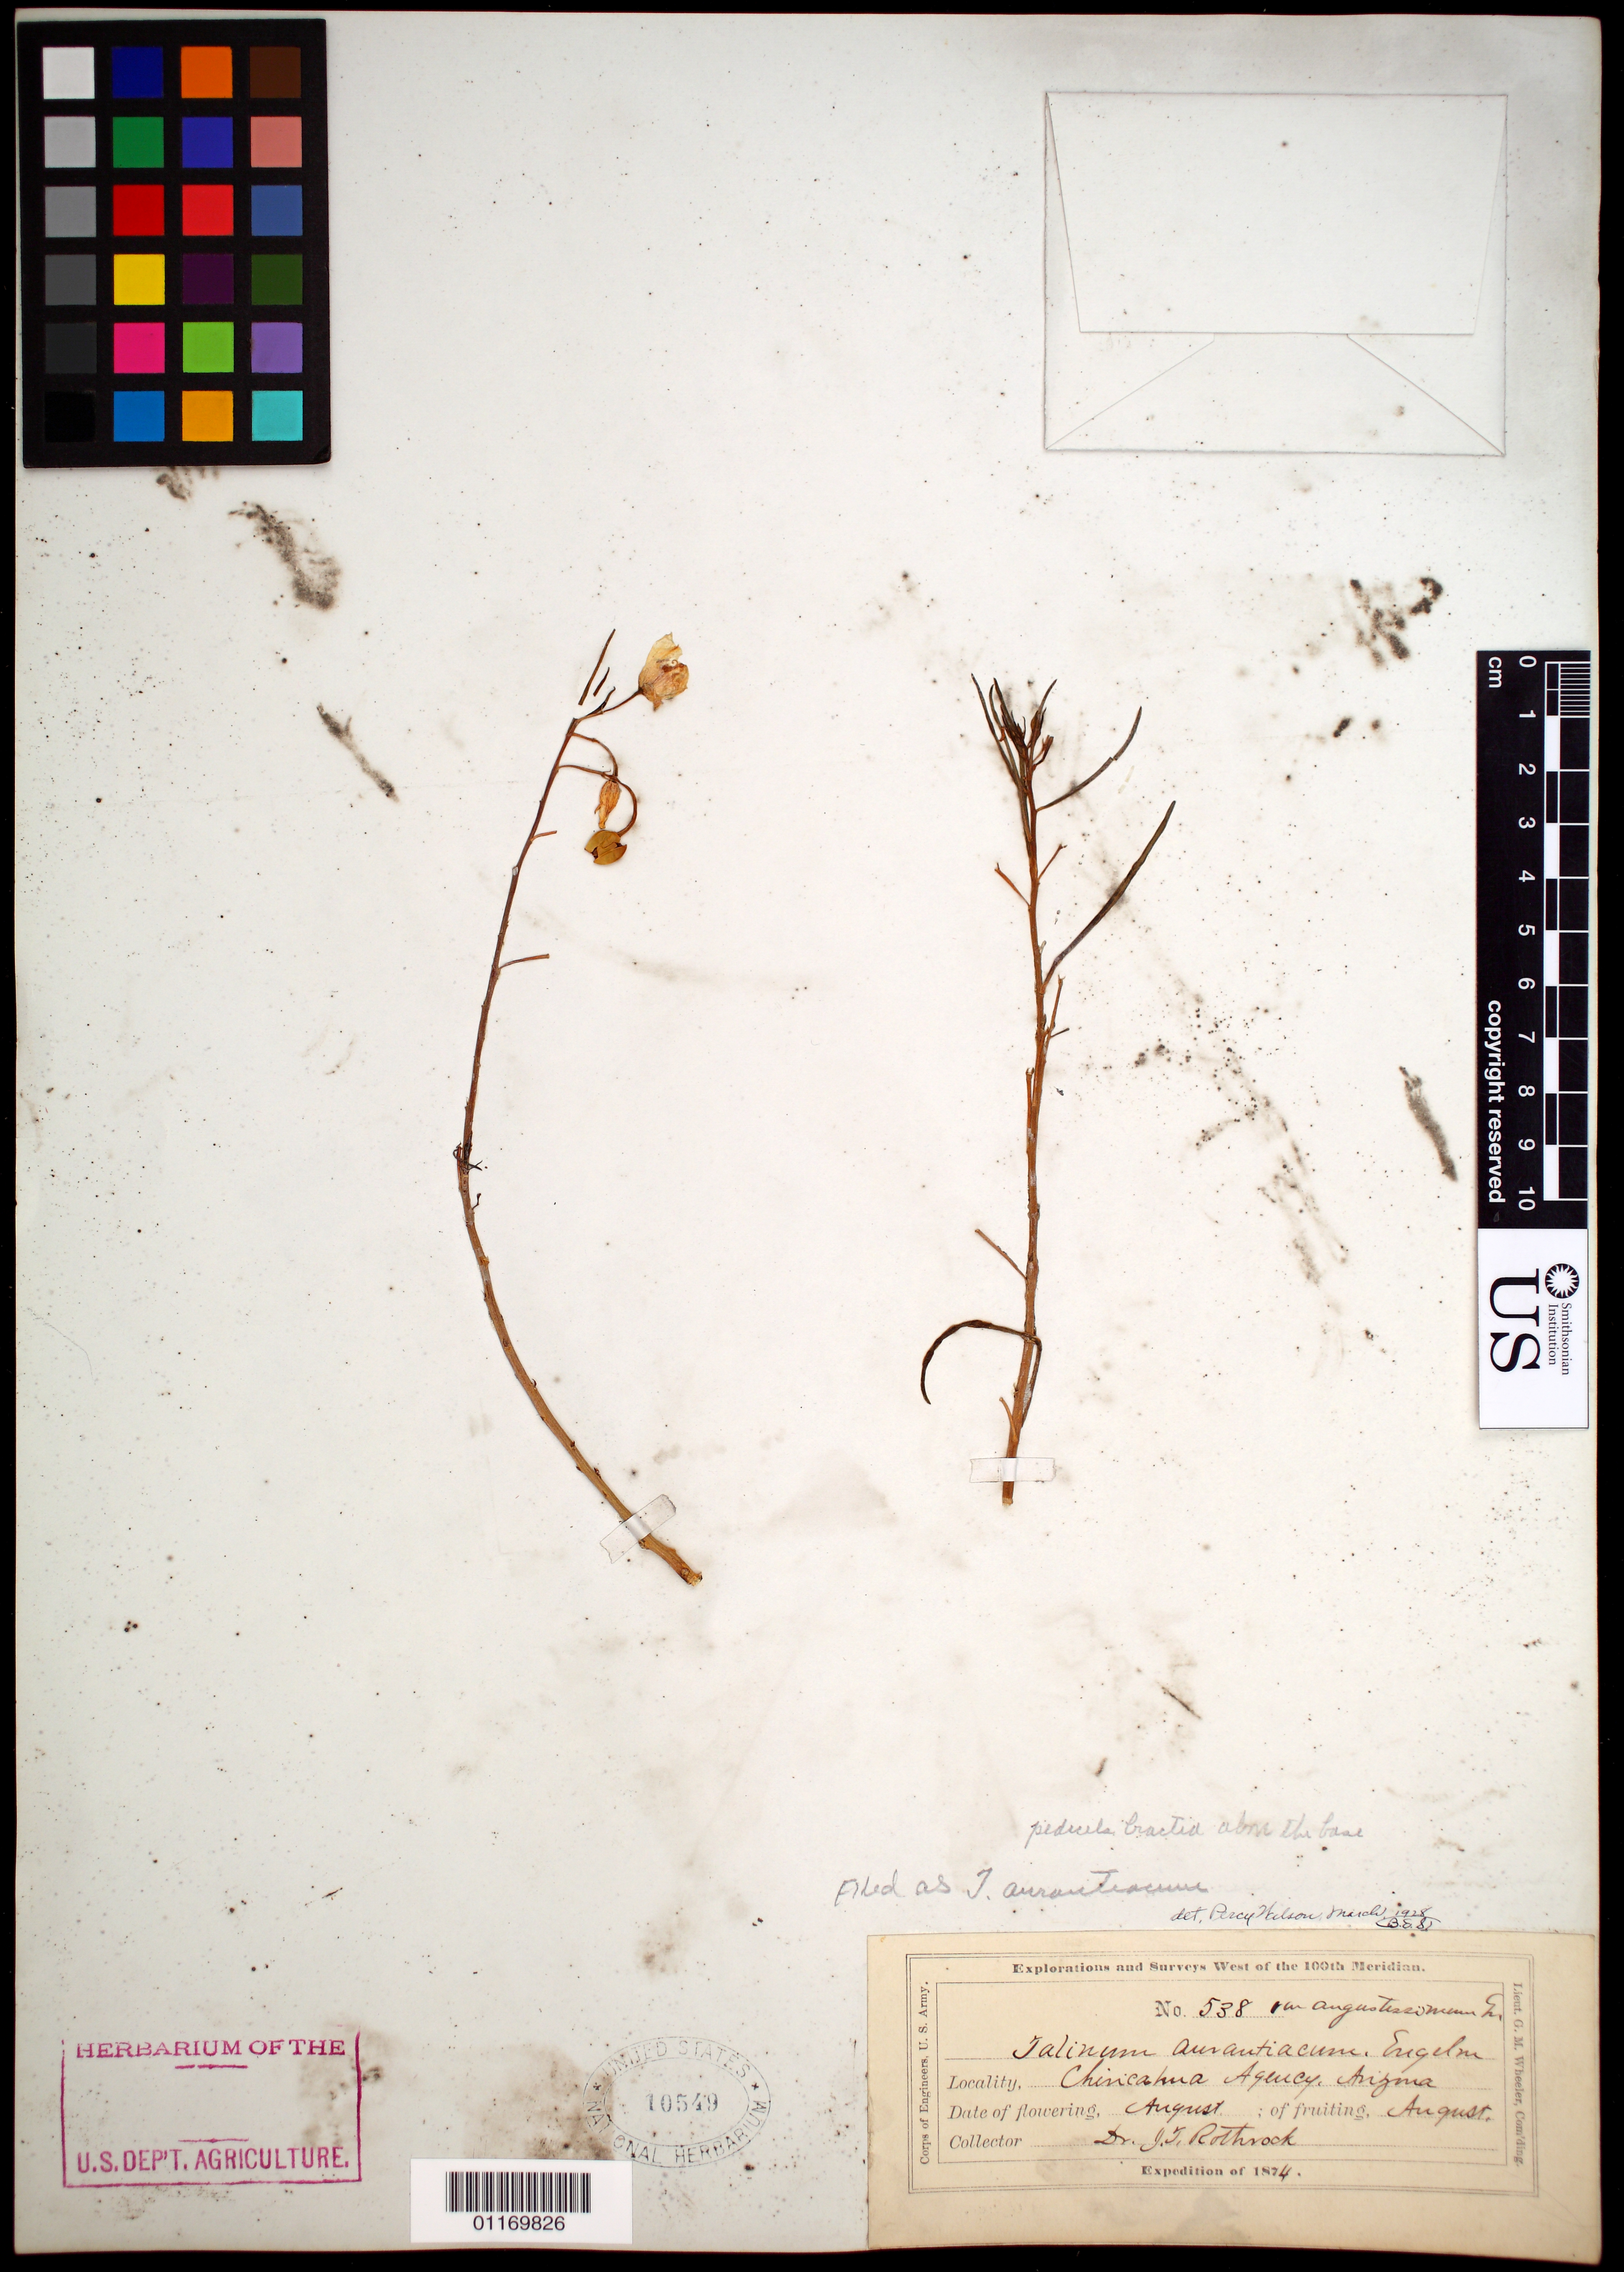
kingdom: Plantae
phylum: Tracheophyta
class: Magnoliopsida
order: Caryophyllales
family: Talinaceae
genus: Talinum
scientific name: Talinum aurantiacum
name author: Engelm. in A. Gray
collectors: J. T. Rothrock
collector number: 538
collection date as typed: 1874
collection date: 1874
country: United States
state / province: Arizona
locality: Chiricahua Agency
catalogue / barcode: US 10549